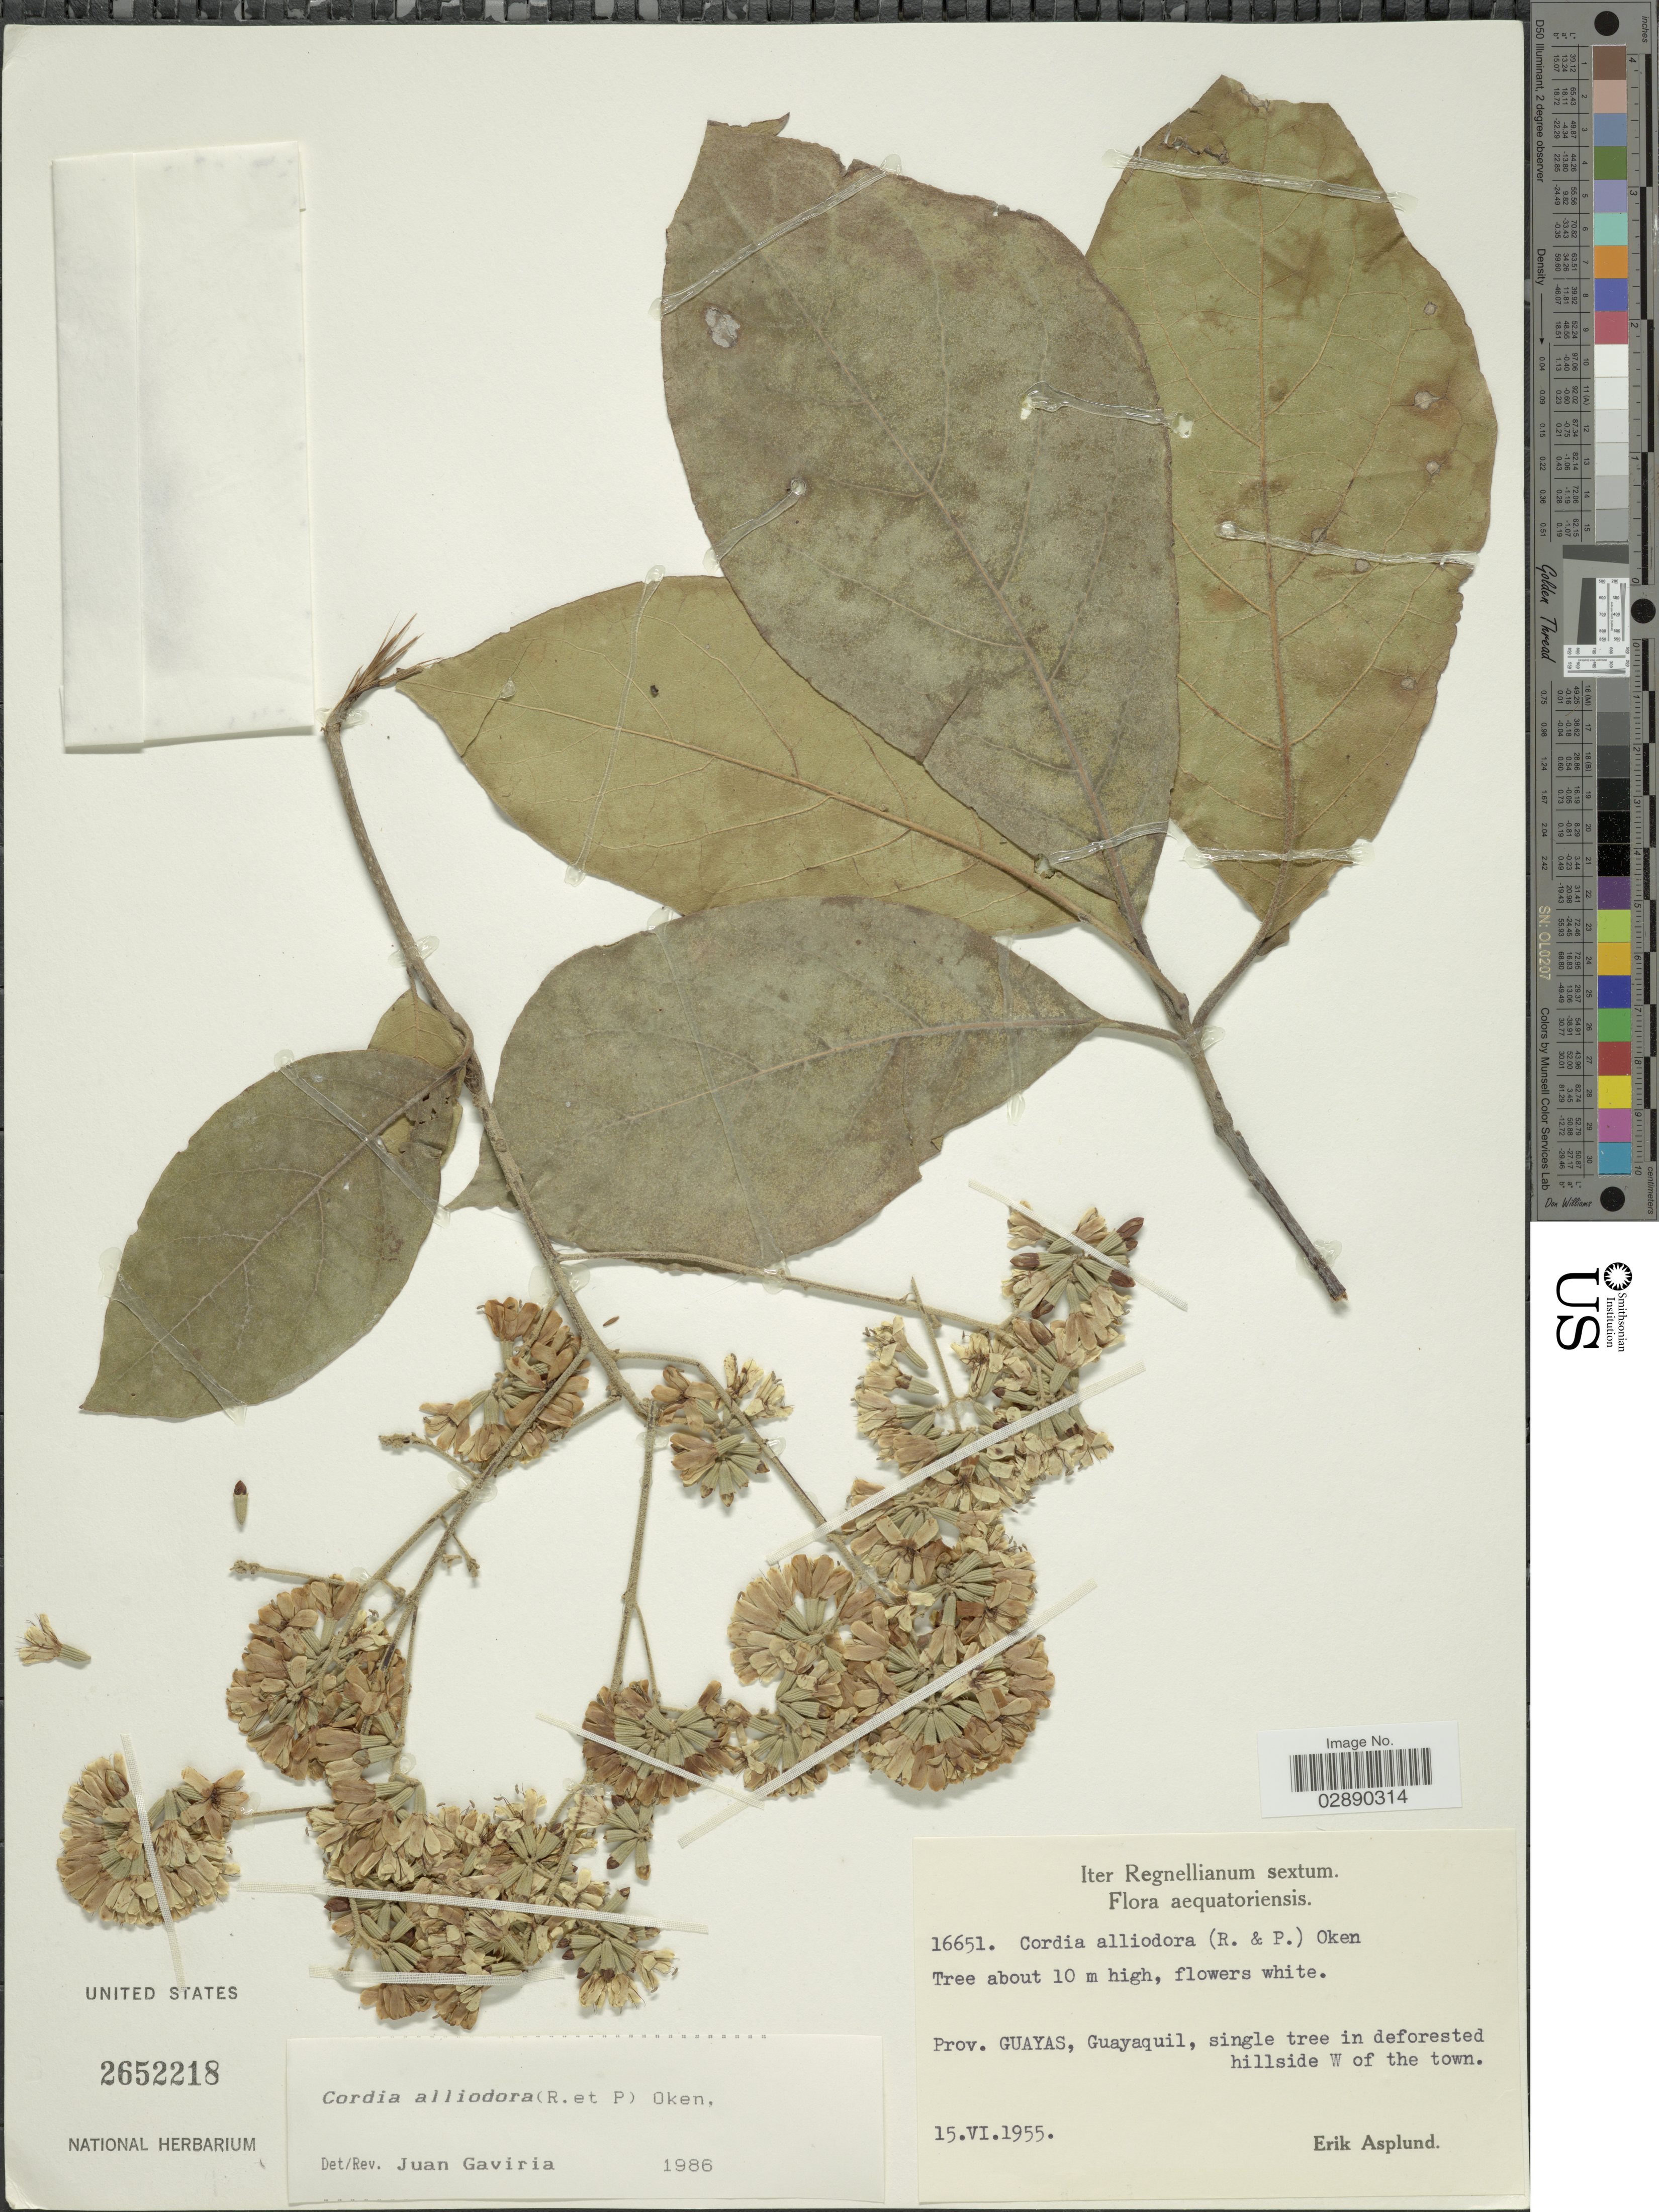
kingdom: Plantae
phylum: Tracheophyta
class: Magnoliopsida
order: Boraginales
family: Cordiaceae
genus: Cordia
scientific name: Cordia alliodora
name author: (Ruiz & Pav.) Oken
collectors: E. Asplund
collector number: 16651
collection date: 1955-06-15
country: Ecuador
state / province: Guayas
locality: Guayaquil, single tree in deforested hillside W of the town.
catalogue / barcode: US 2652218